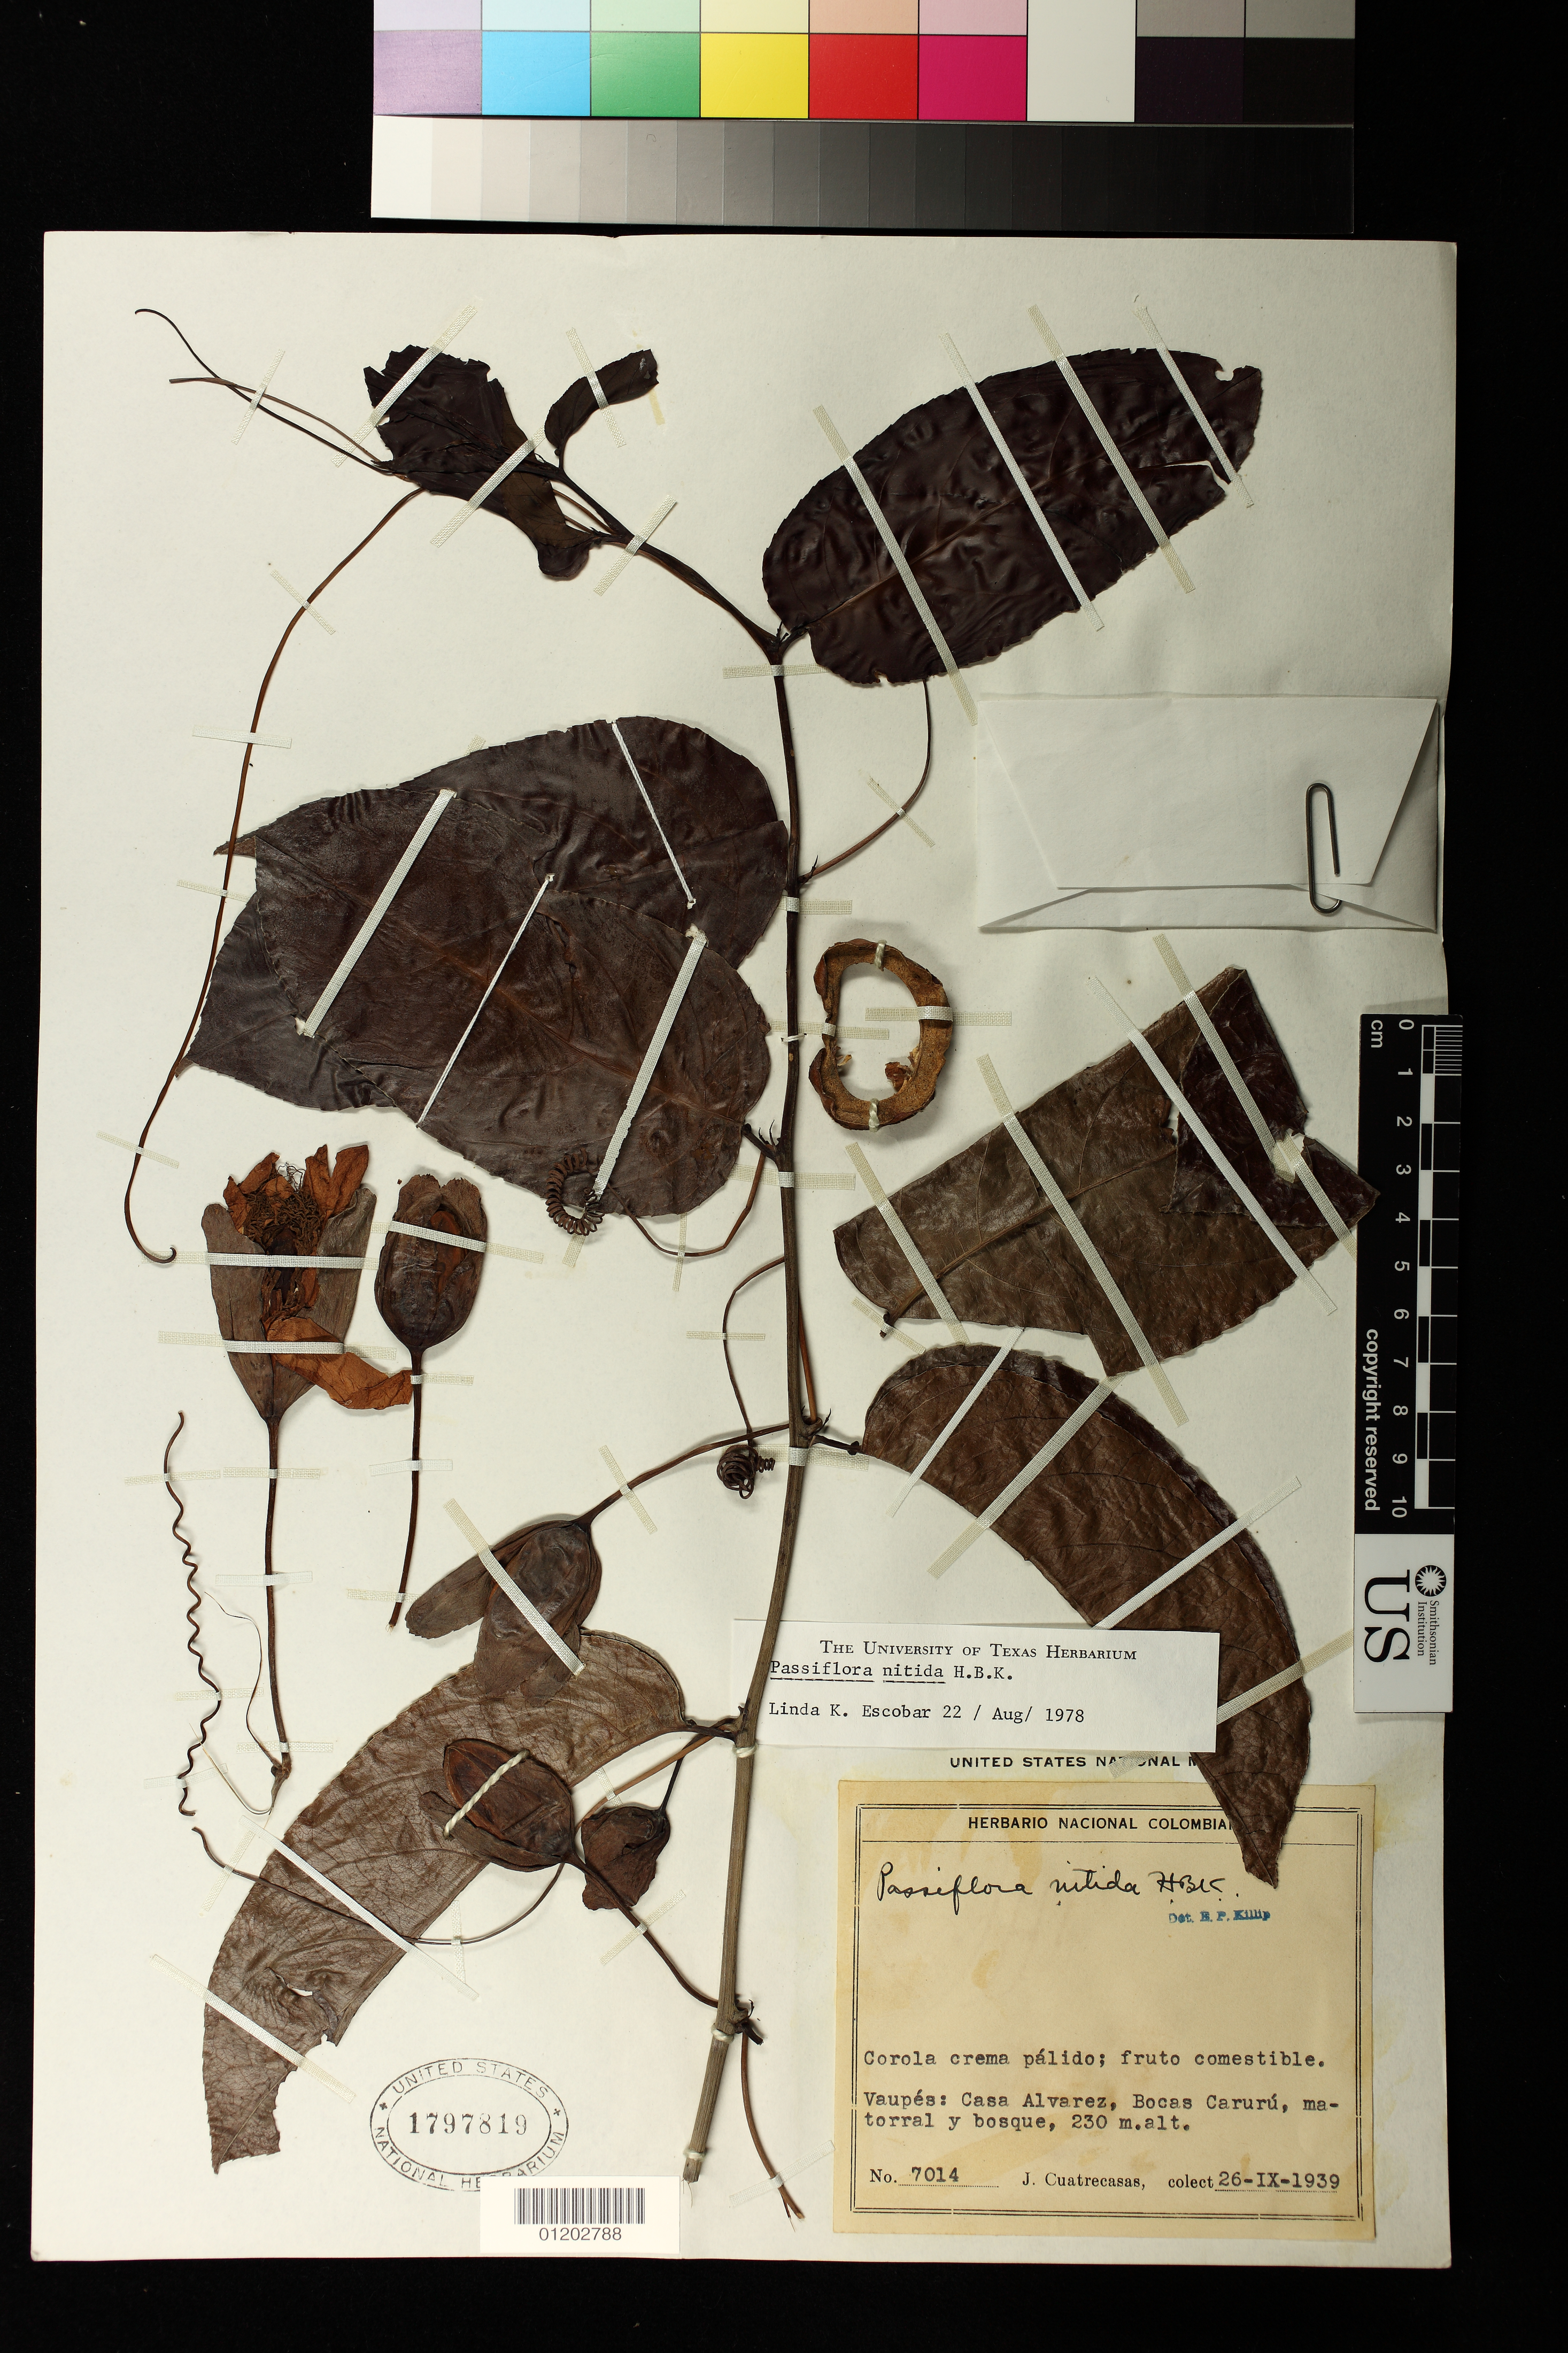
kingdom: Plantae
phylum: Tracheophyta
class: Magnoliopsida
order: Malpighiales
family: Passifloraceae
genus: Passiflora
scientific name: Passiflora nitida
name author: Kunth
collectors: J. Cuatrecasas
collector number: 7014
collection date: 1939-09-26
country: Colombia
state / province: Vaupés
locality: Casa Alvarez, Bocas Carurú, matorral y bosque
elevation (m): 230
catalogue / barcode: US 1797819